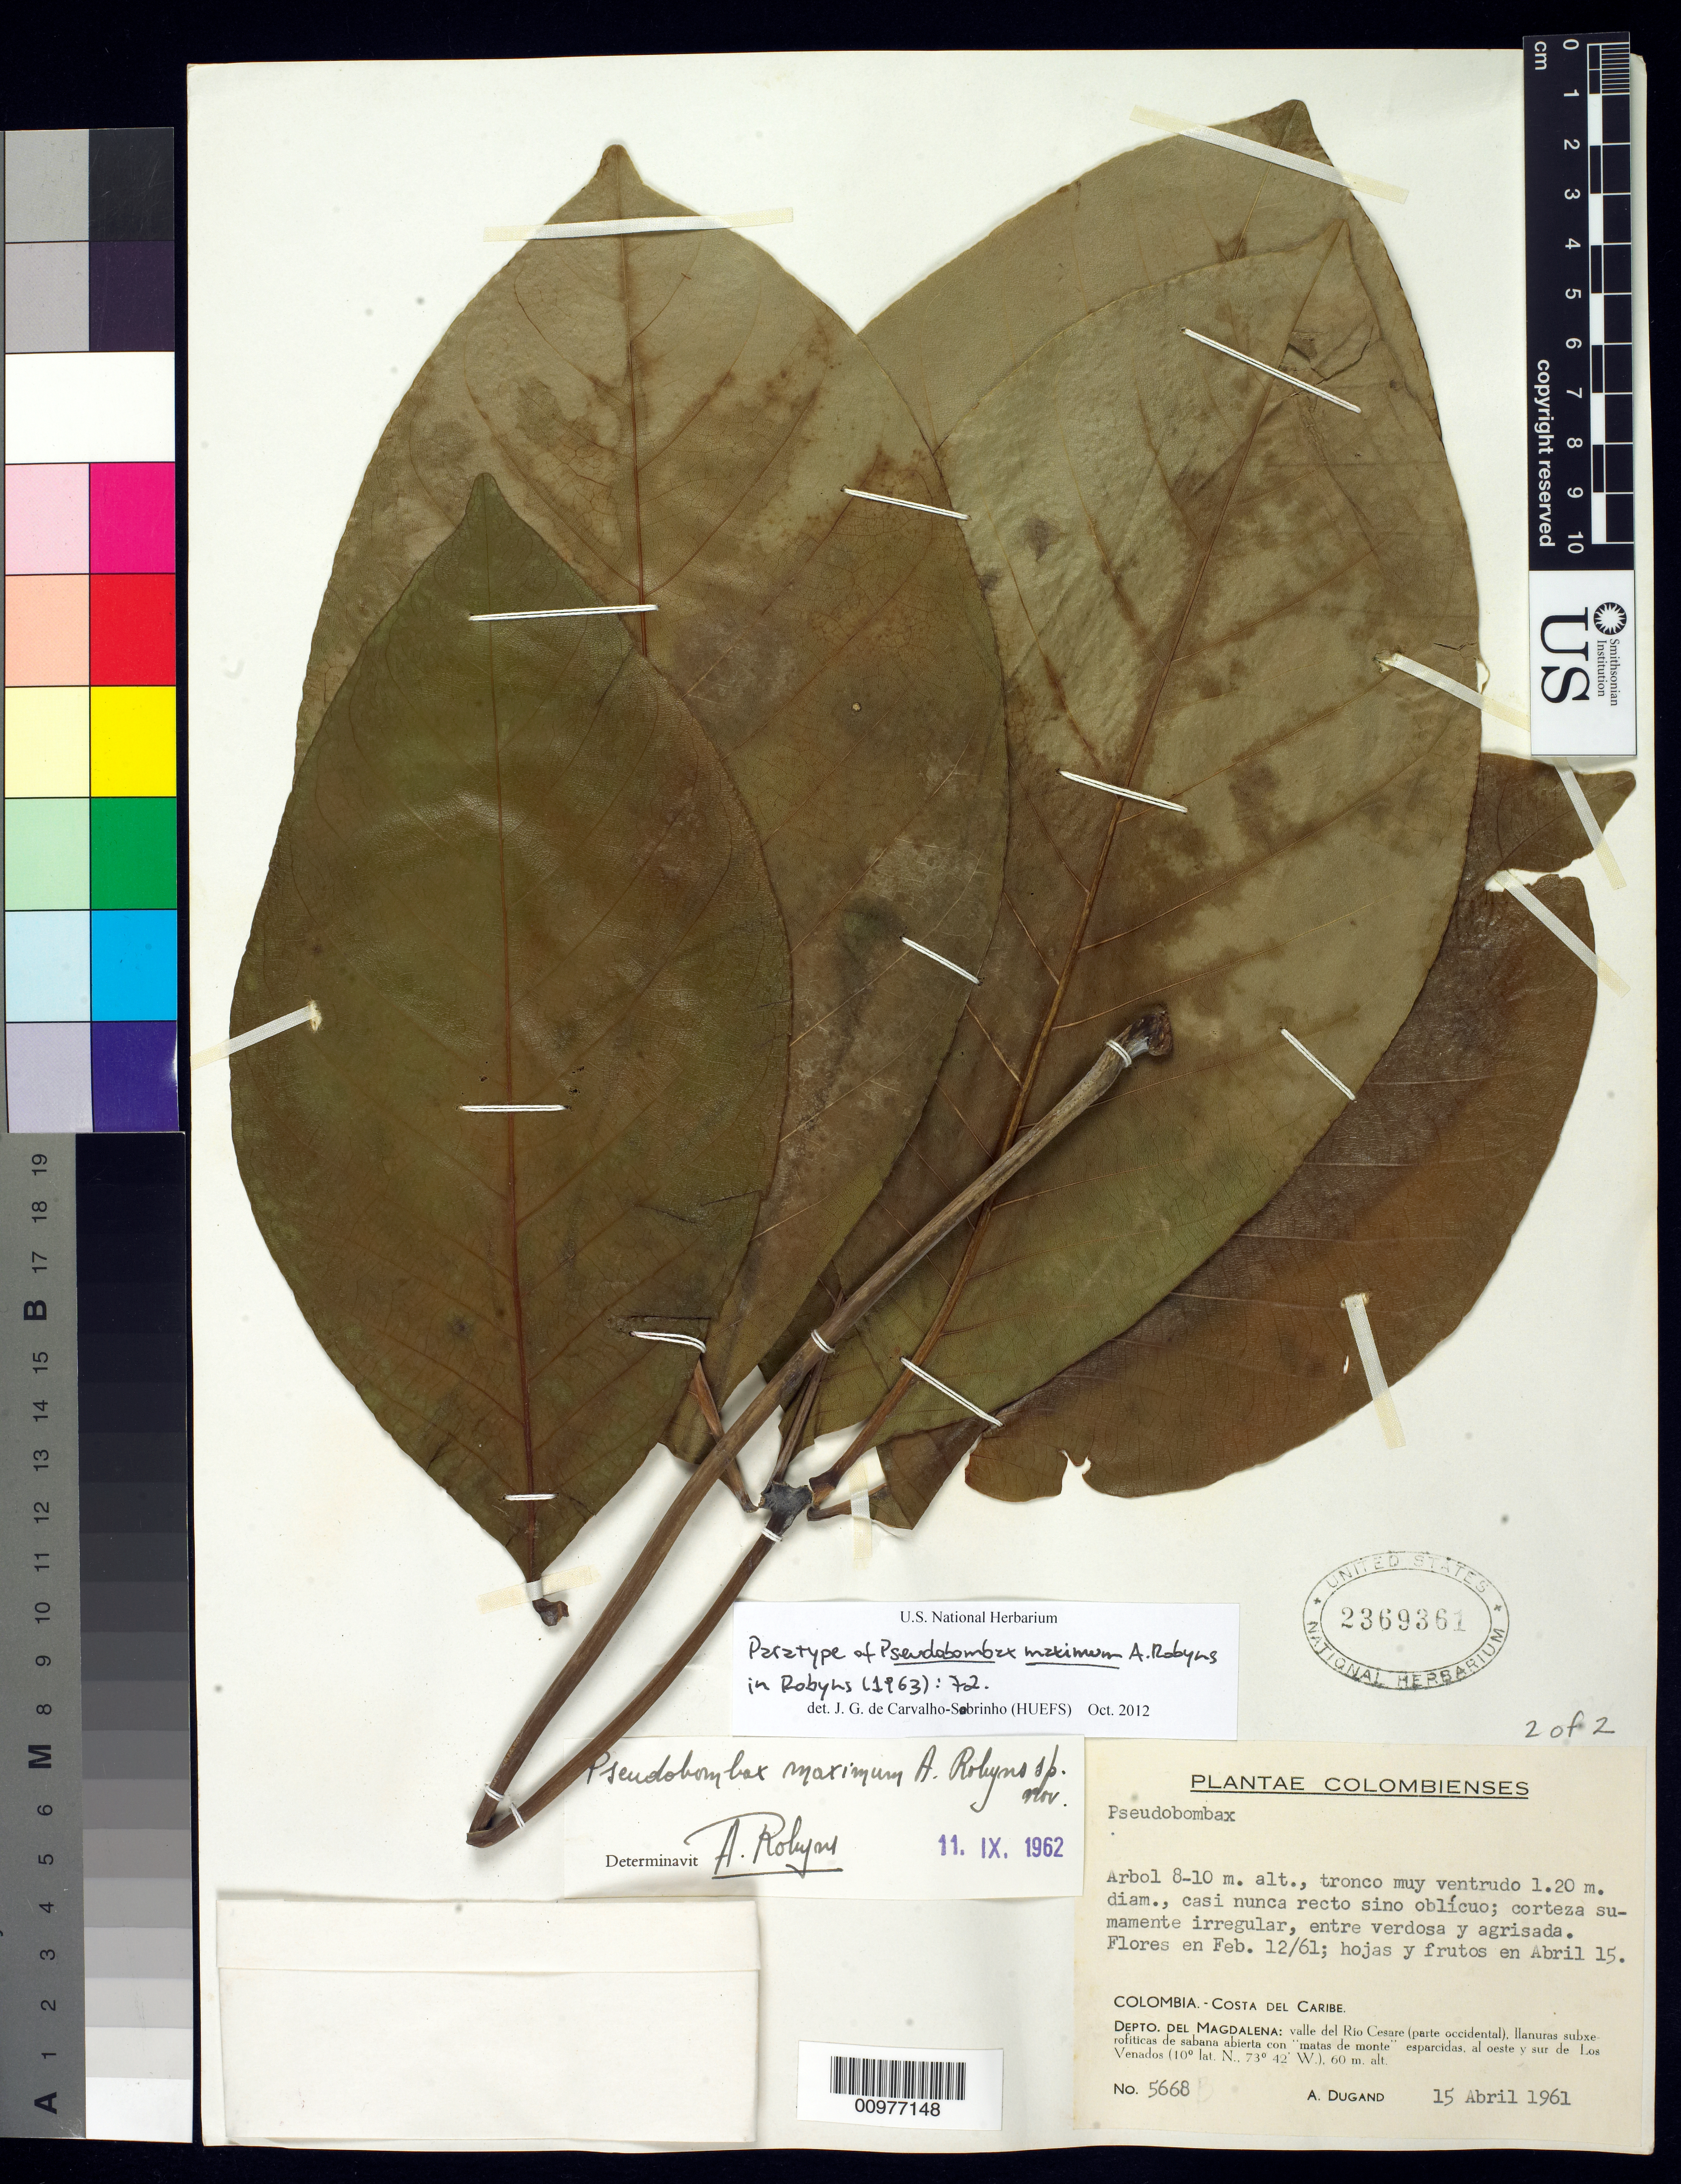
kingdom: Plantae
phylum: Tracheophyta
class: Magnoliopsida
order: Malvales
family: Malvaceae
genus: Pseudobombax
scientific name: Pseudobombax maximum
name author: A. Robyns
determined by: Carvalho Sobrinho, J. G. de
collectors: A. Dugand G.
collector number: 5668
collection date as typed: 15 Abril1961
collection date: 1961-04-15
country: Colombia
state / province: Magdalena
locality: Valle del Rio Cesare: Ilanuras subxerofiticas de sabana abierta esparcidas, al oeste y sur de Los Venados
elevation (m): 60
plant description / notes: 2 of 2 sheets; leaves only; Sheet 1 USNH 2369360; bar code no.: 00977147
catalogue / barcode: US 2369361